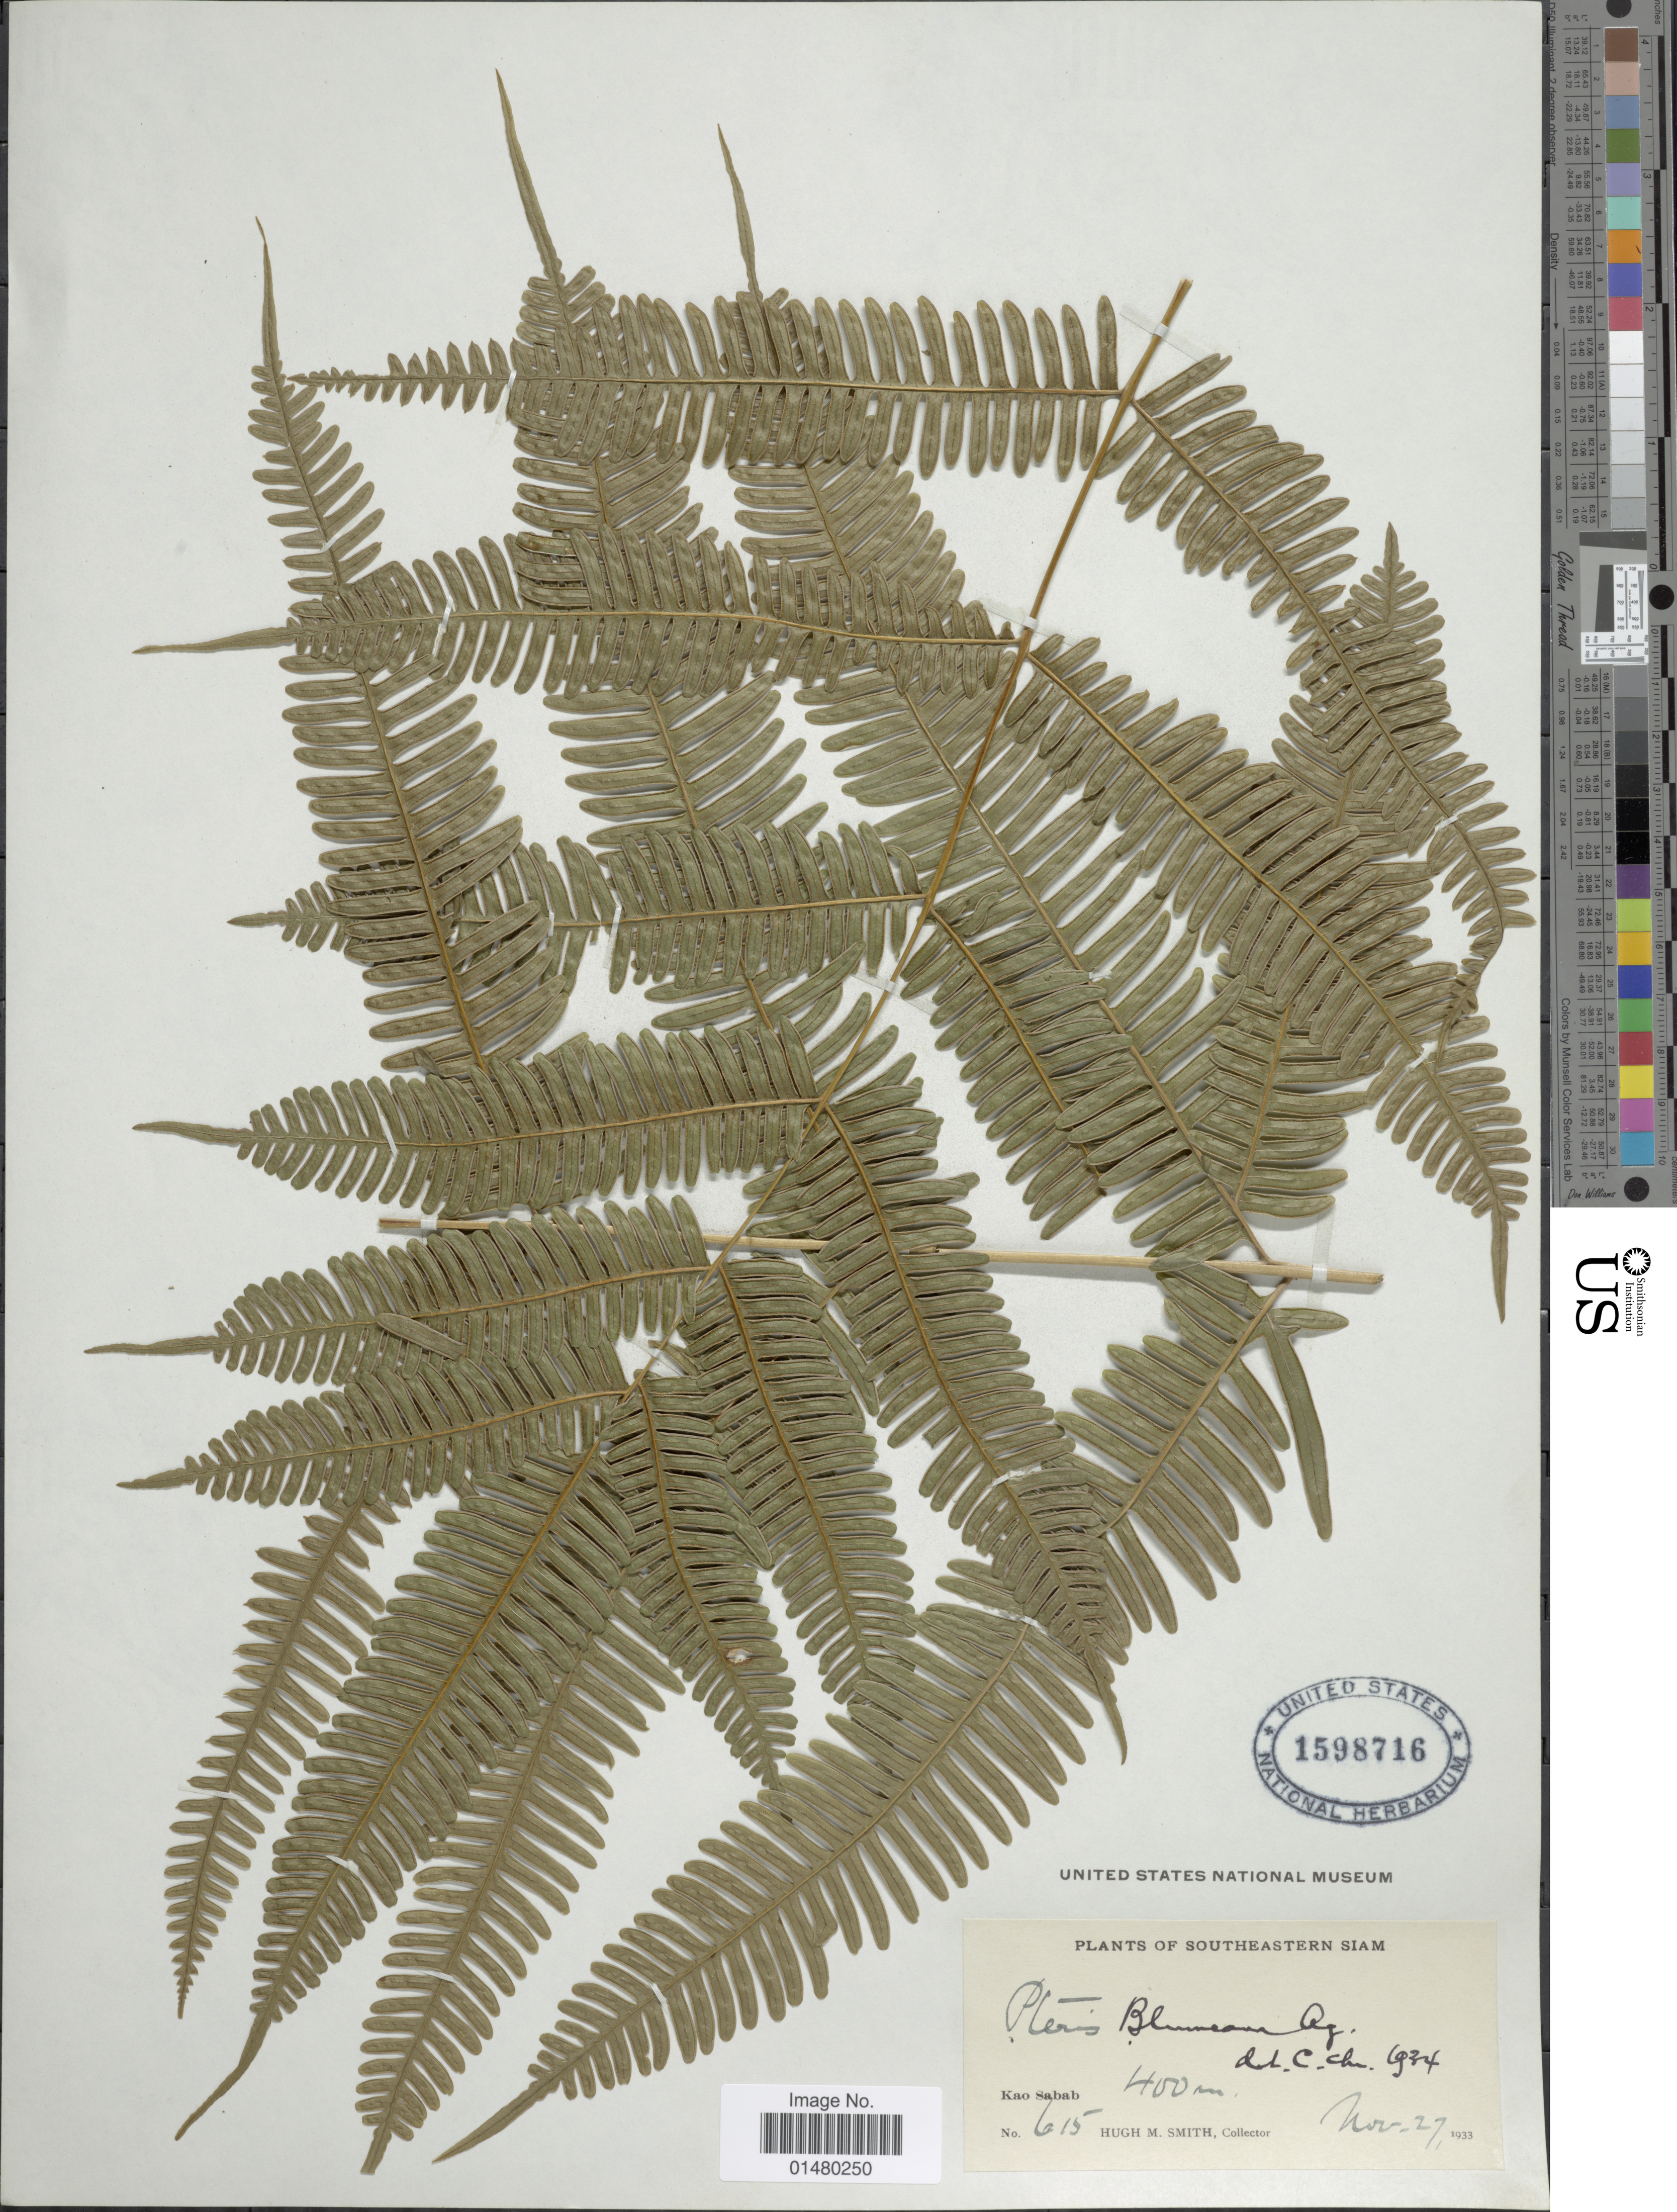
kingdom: Plantae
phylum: Tracheophyta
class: Polypodiopsida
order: Polypodiales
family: Pteridaceae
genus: Pteris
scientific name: Pteris blumeana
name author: J. Agardh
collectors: H. M. Smith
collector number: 615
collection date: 1933-11-27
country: Thailand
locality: Southeastern Siam, Kao Sabab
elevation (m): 400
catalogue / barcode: US 1598716